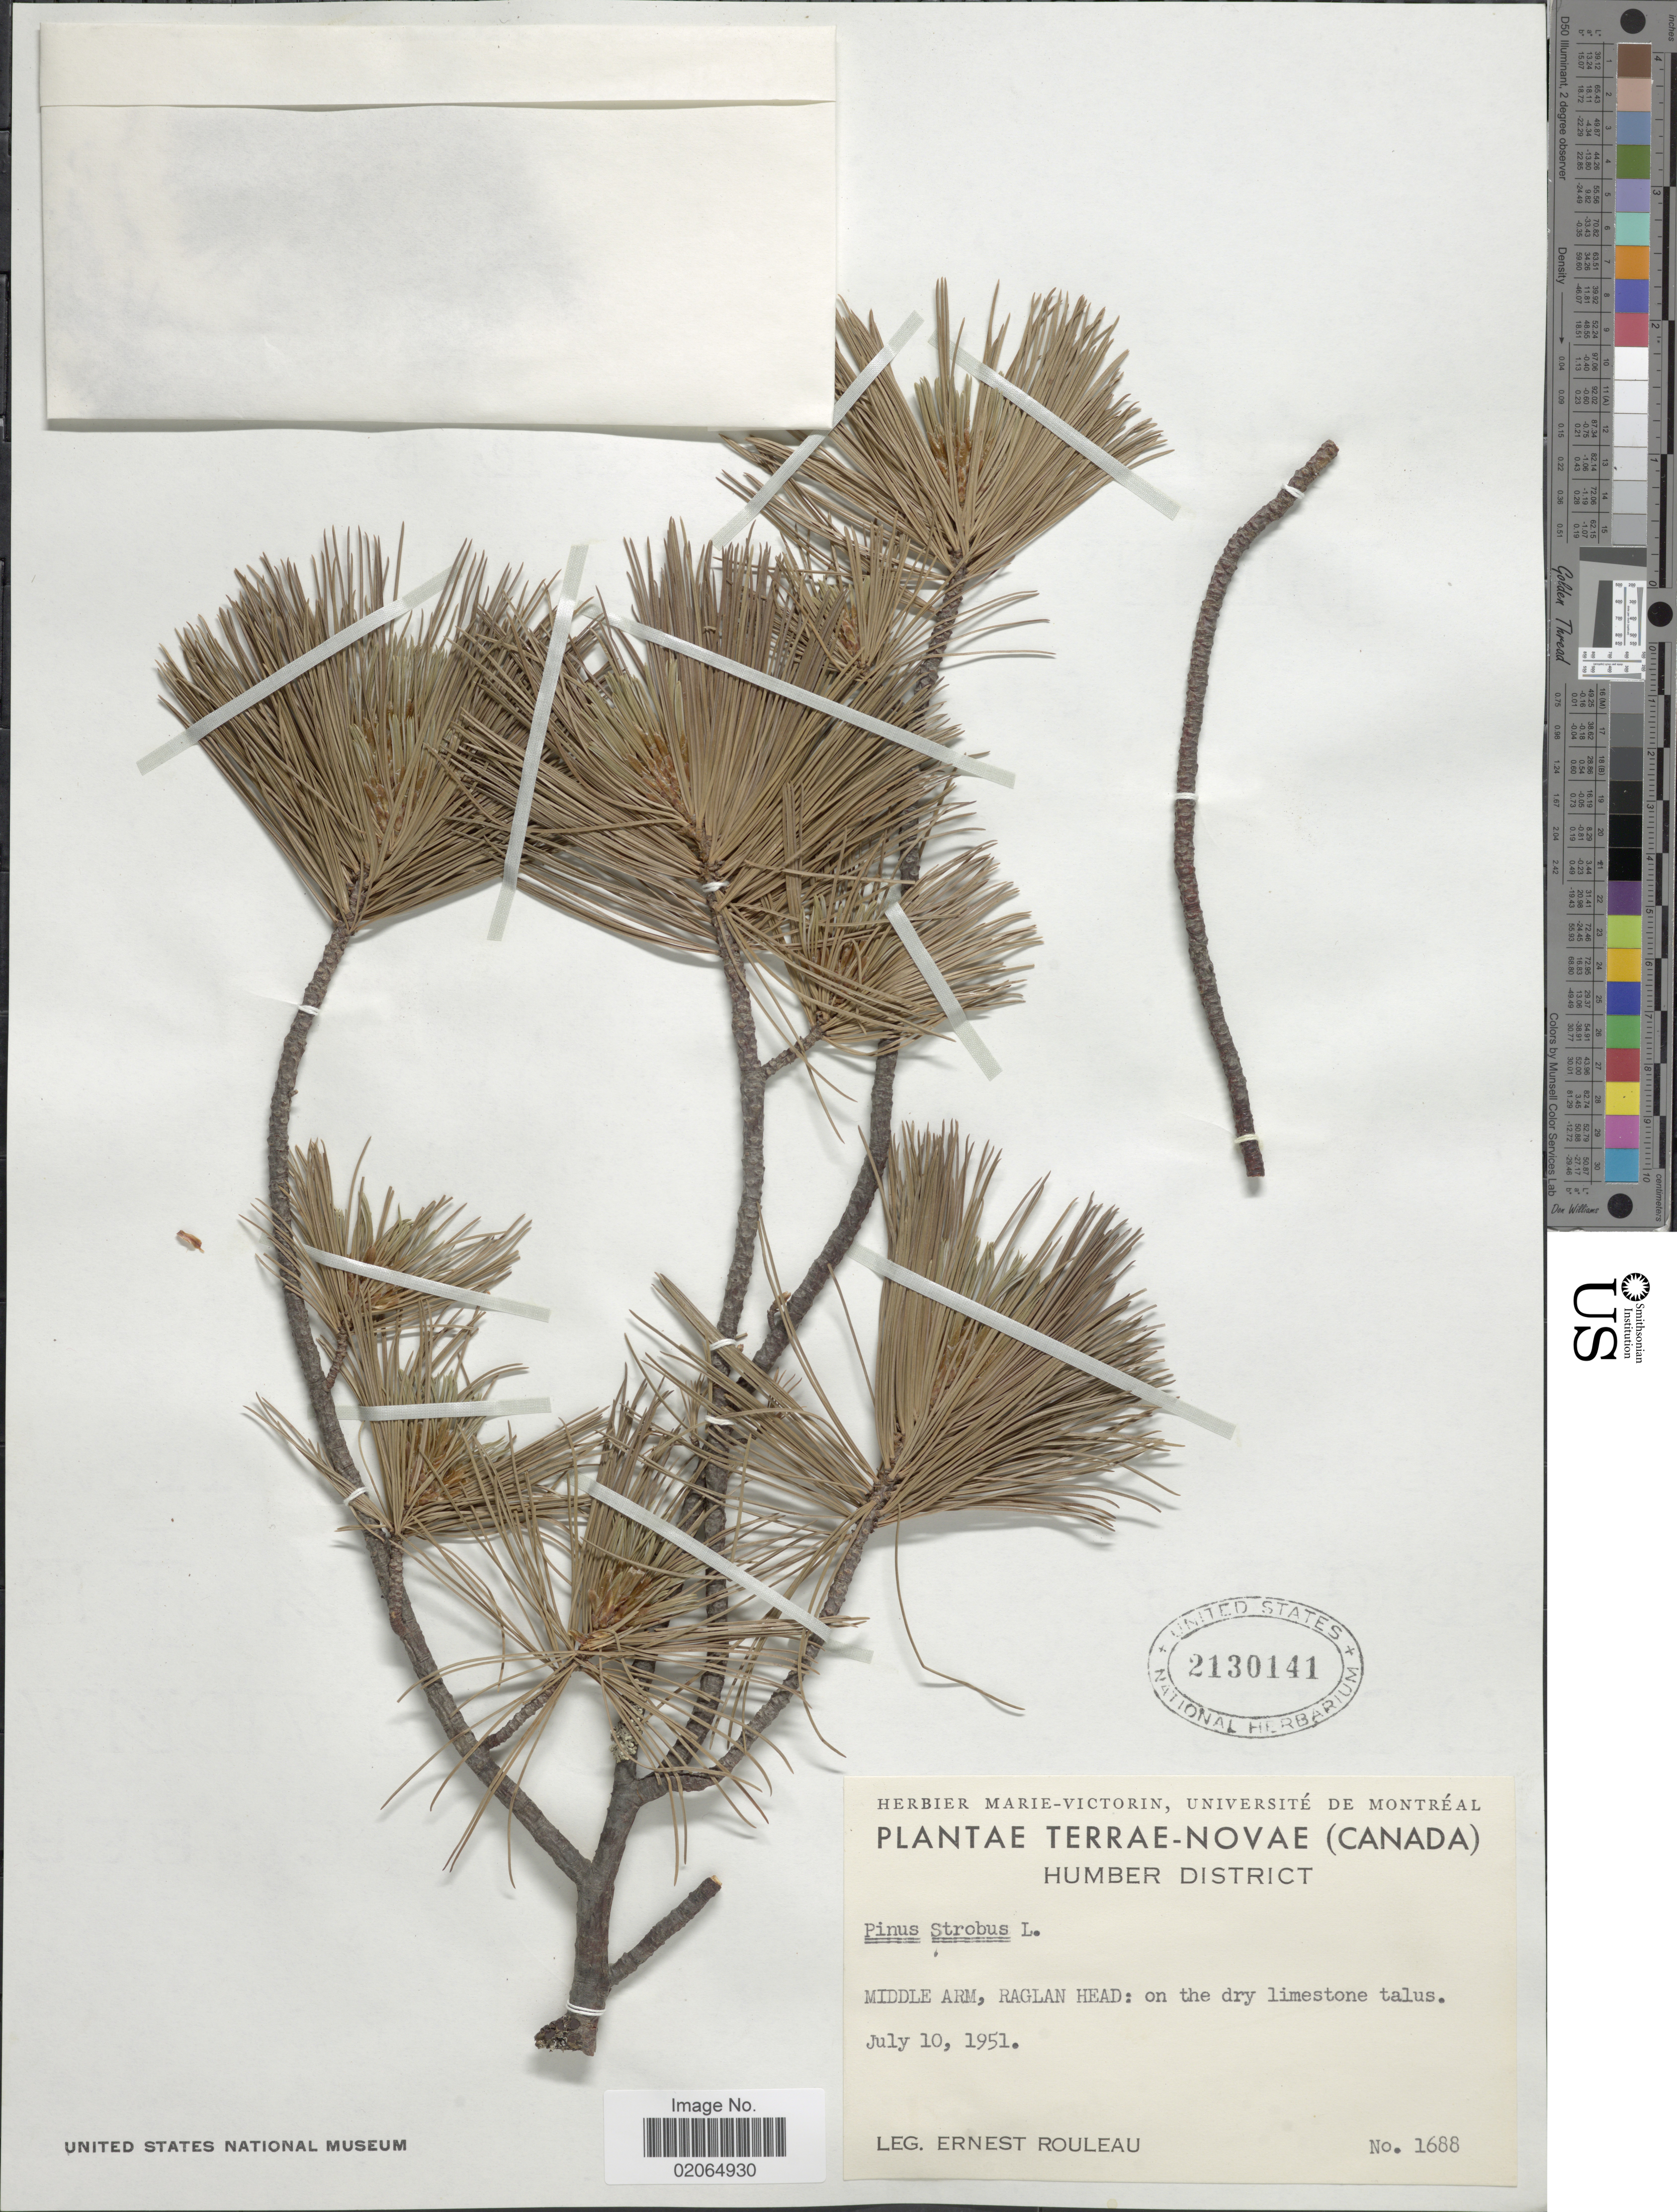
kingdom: Plantae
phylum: Tracheophyta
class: Pinopsida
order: Pinales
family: Pinaceae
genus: Pinus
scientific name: Pinus strobus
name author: L.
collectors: E. Rouleau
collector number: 1688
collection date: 1951-07-10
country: Canada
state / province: Newfoundland and Labrador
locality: Terreae-Novae, Humnber District, Middle Arm, Raglan Head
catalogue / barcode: US 2130141